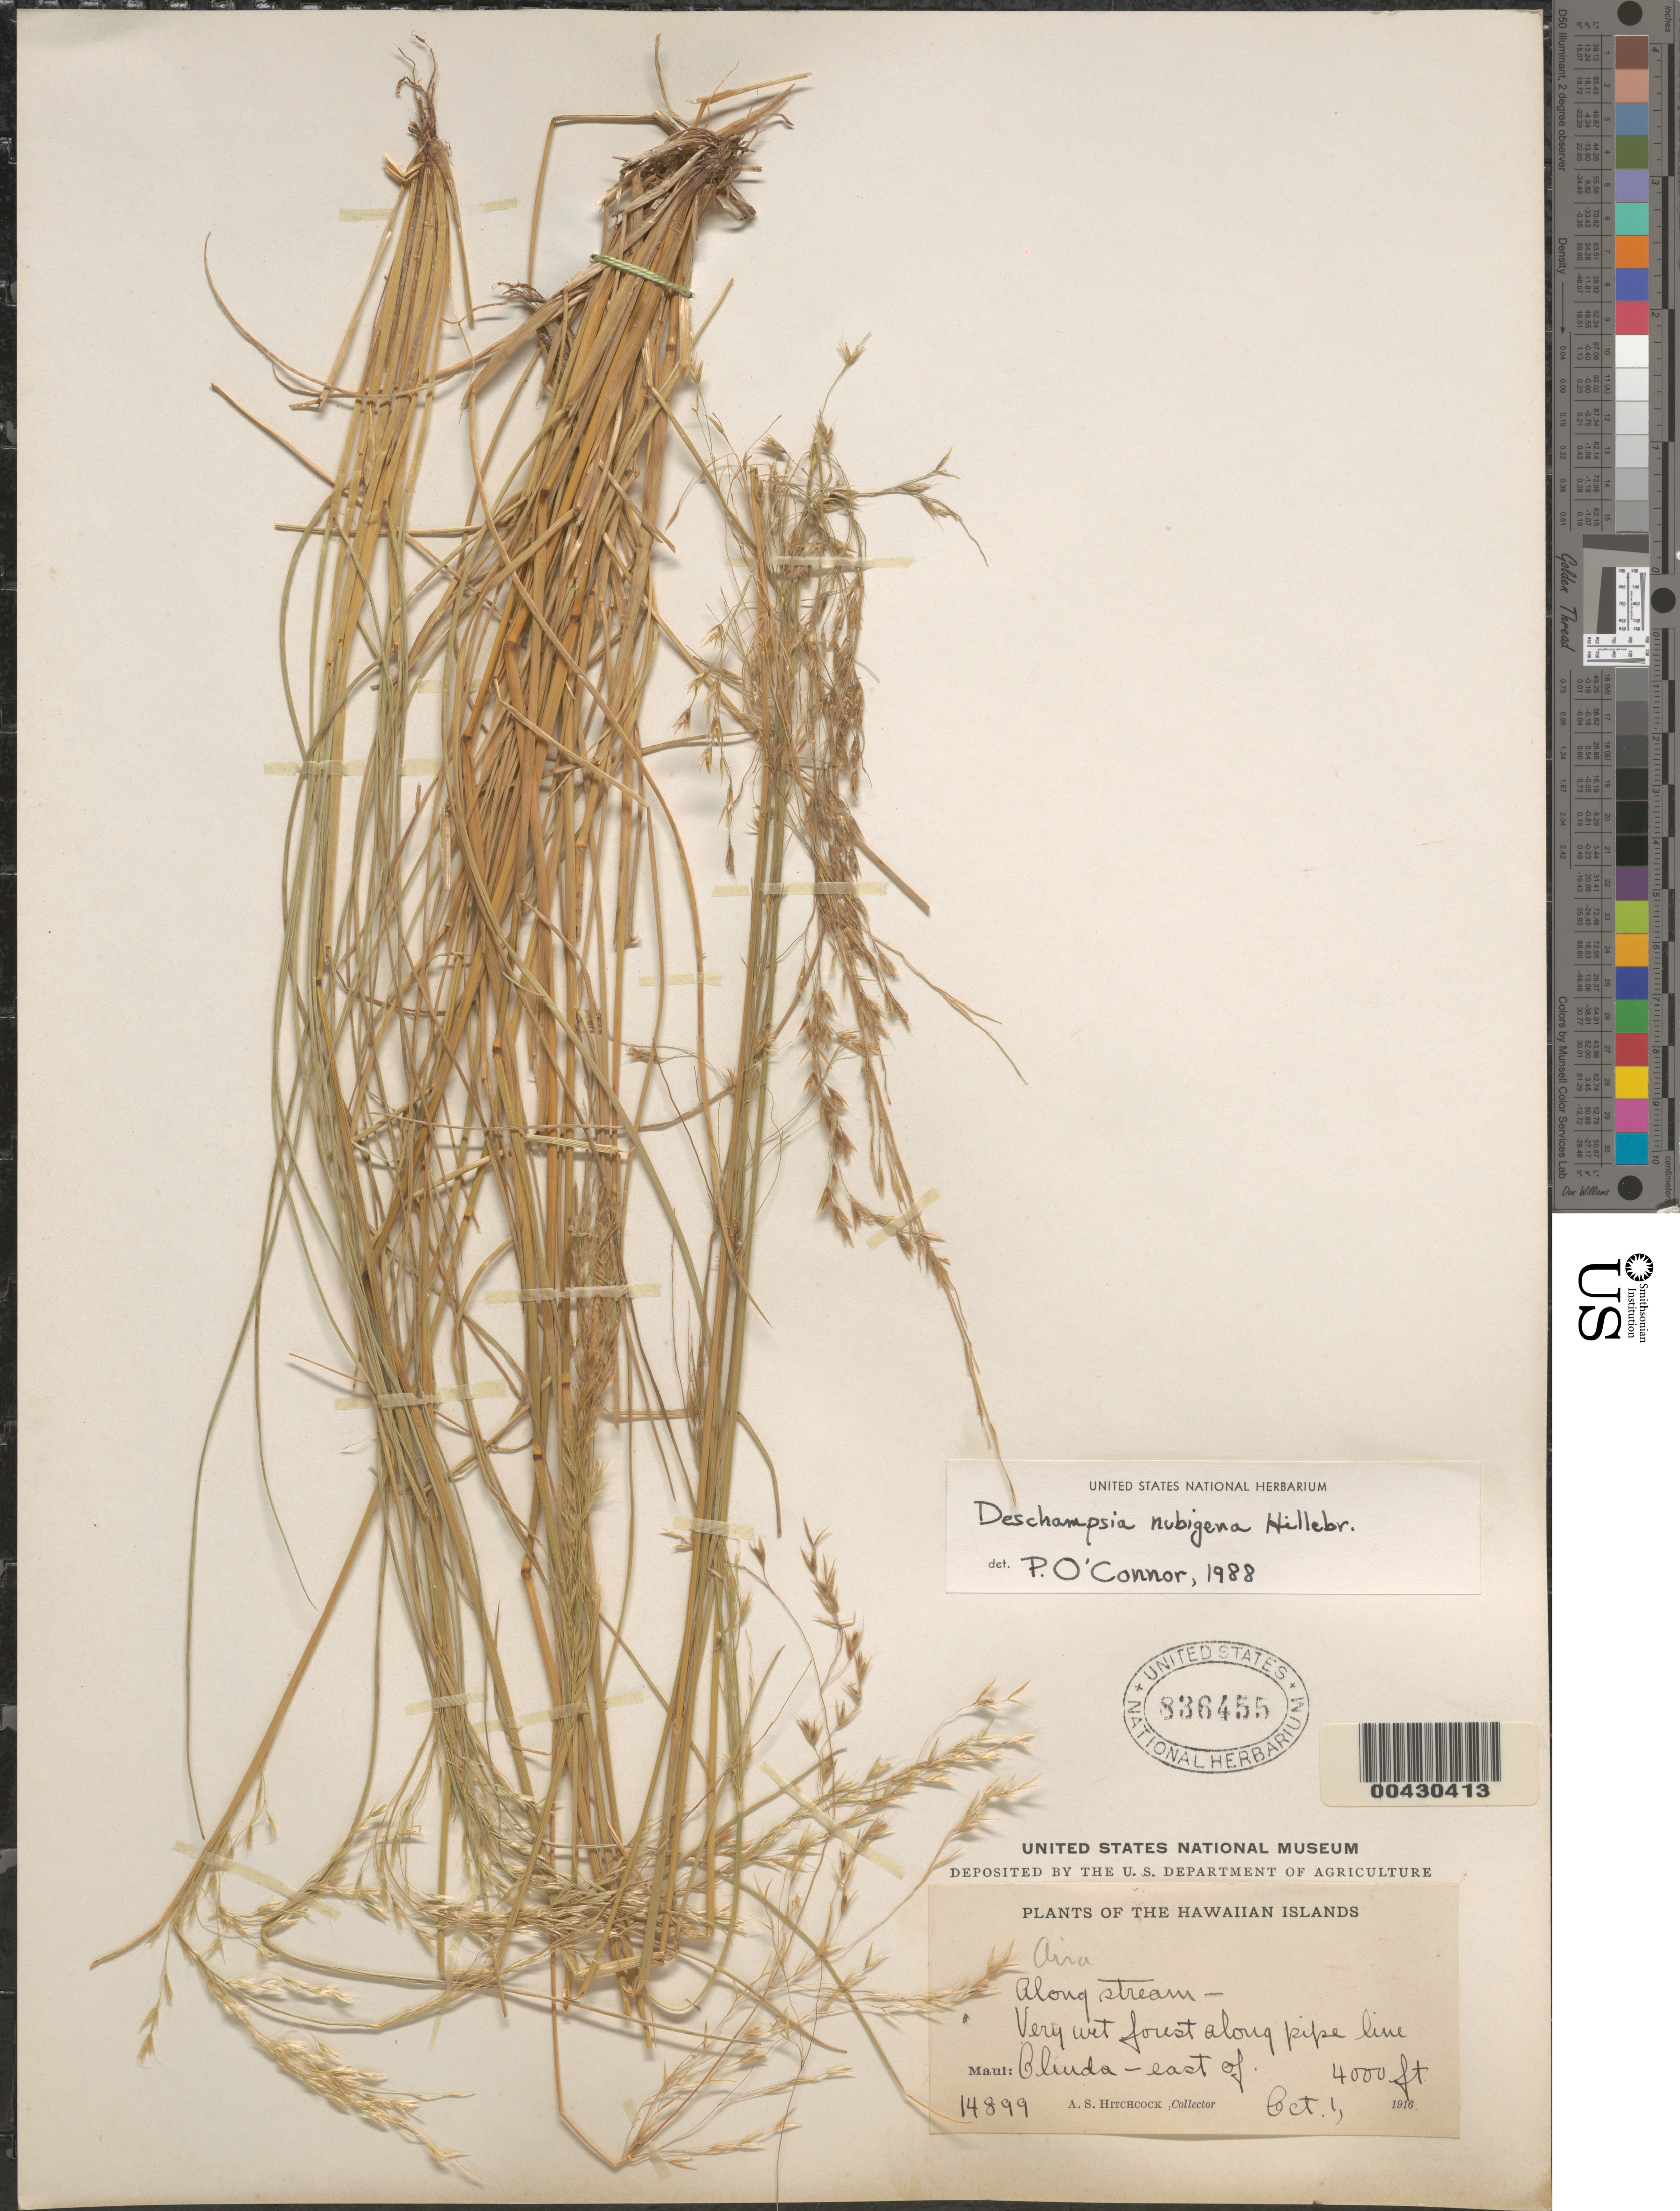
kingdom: Plantae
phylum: Tracheophyta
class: Liliopsida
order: Poales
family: Poaceae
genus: Deschampsia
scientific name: Deschampsia nubigena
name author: Hillebr.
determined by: O'Connor, P.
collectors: A. S. Hitchcock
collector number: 14899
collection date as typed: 1 Oct 1916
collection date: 1916-10-01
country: United States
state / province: Hawaii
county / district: Maui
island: Maui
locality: East of Olinda, along pipe line, along stream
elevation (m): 1219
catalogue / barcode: US 836455